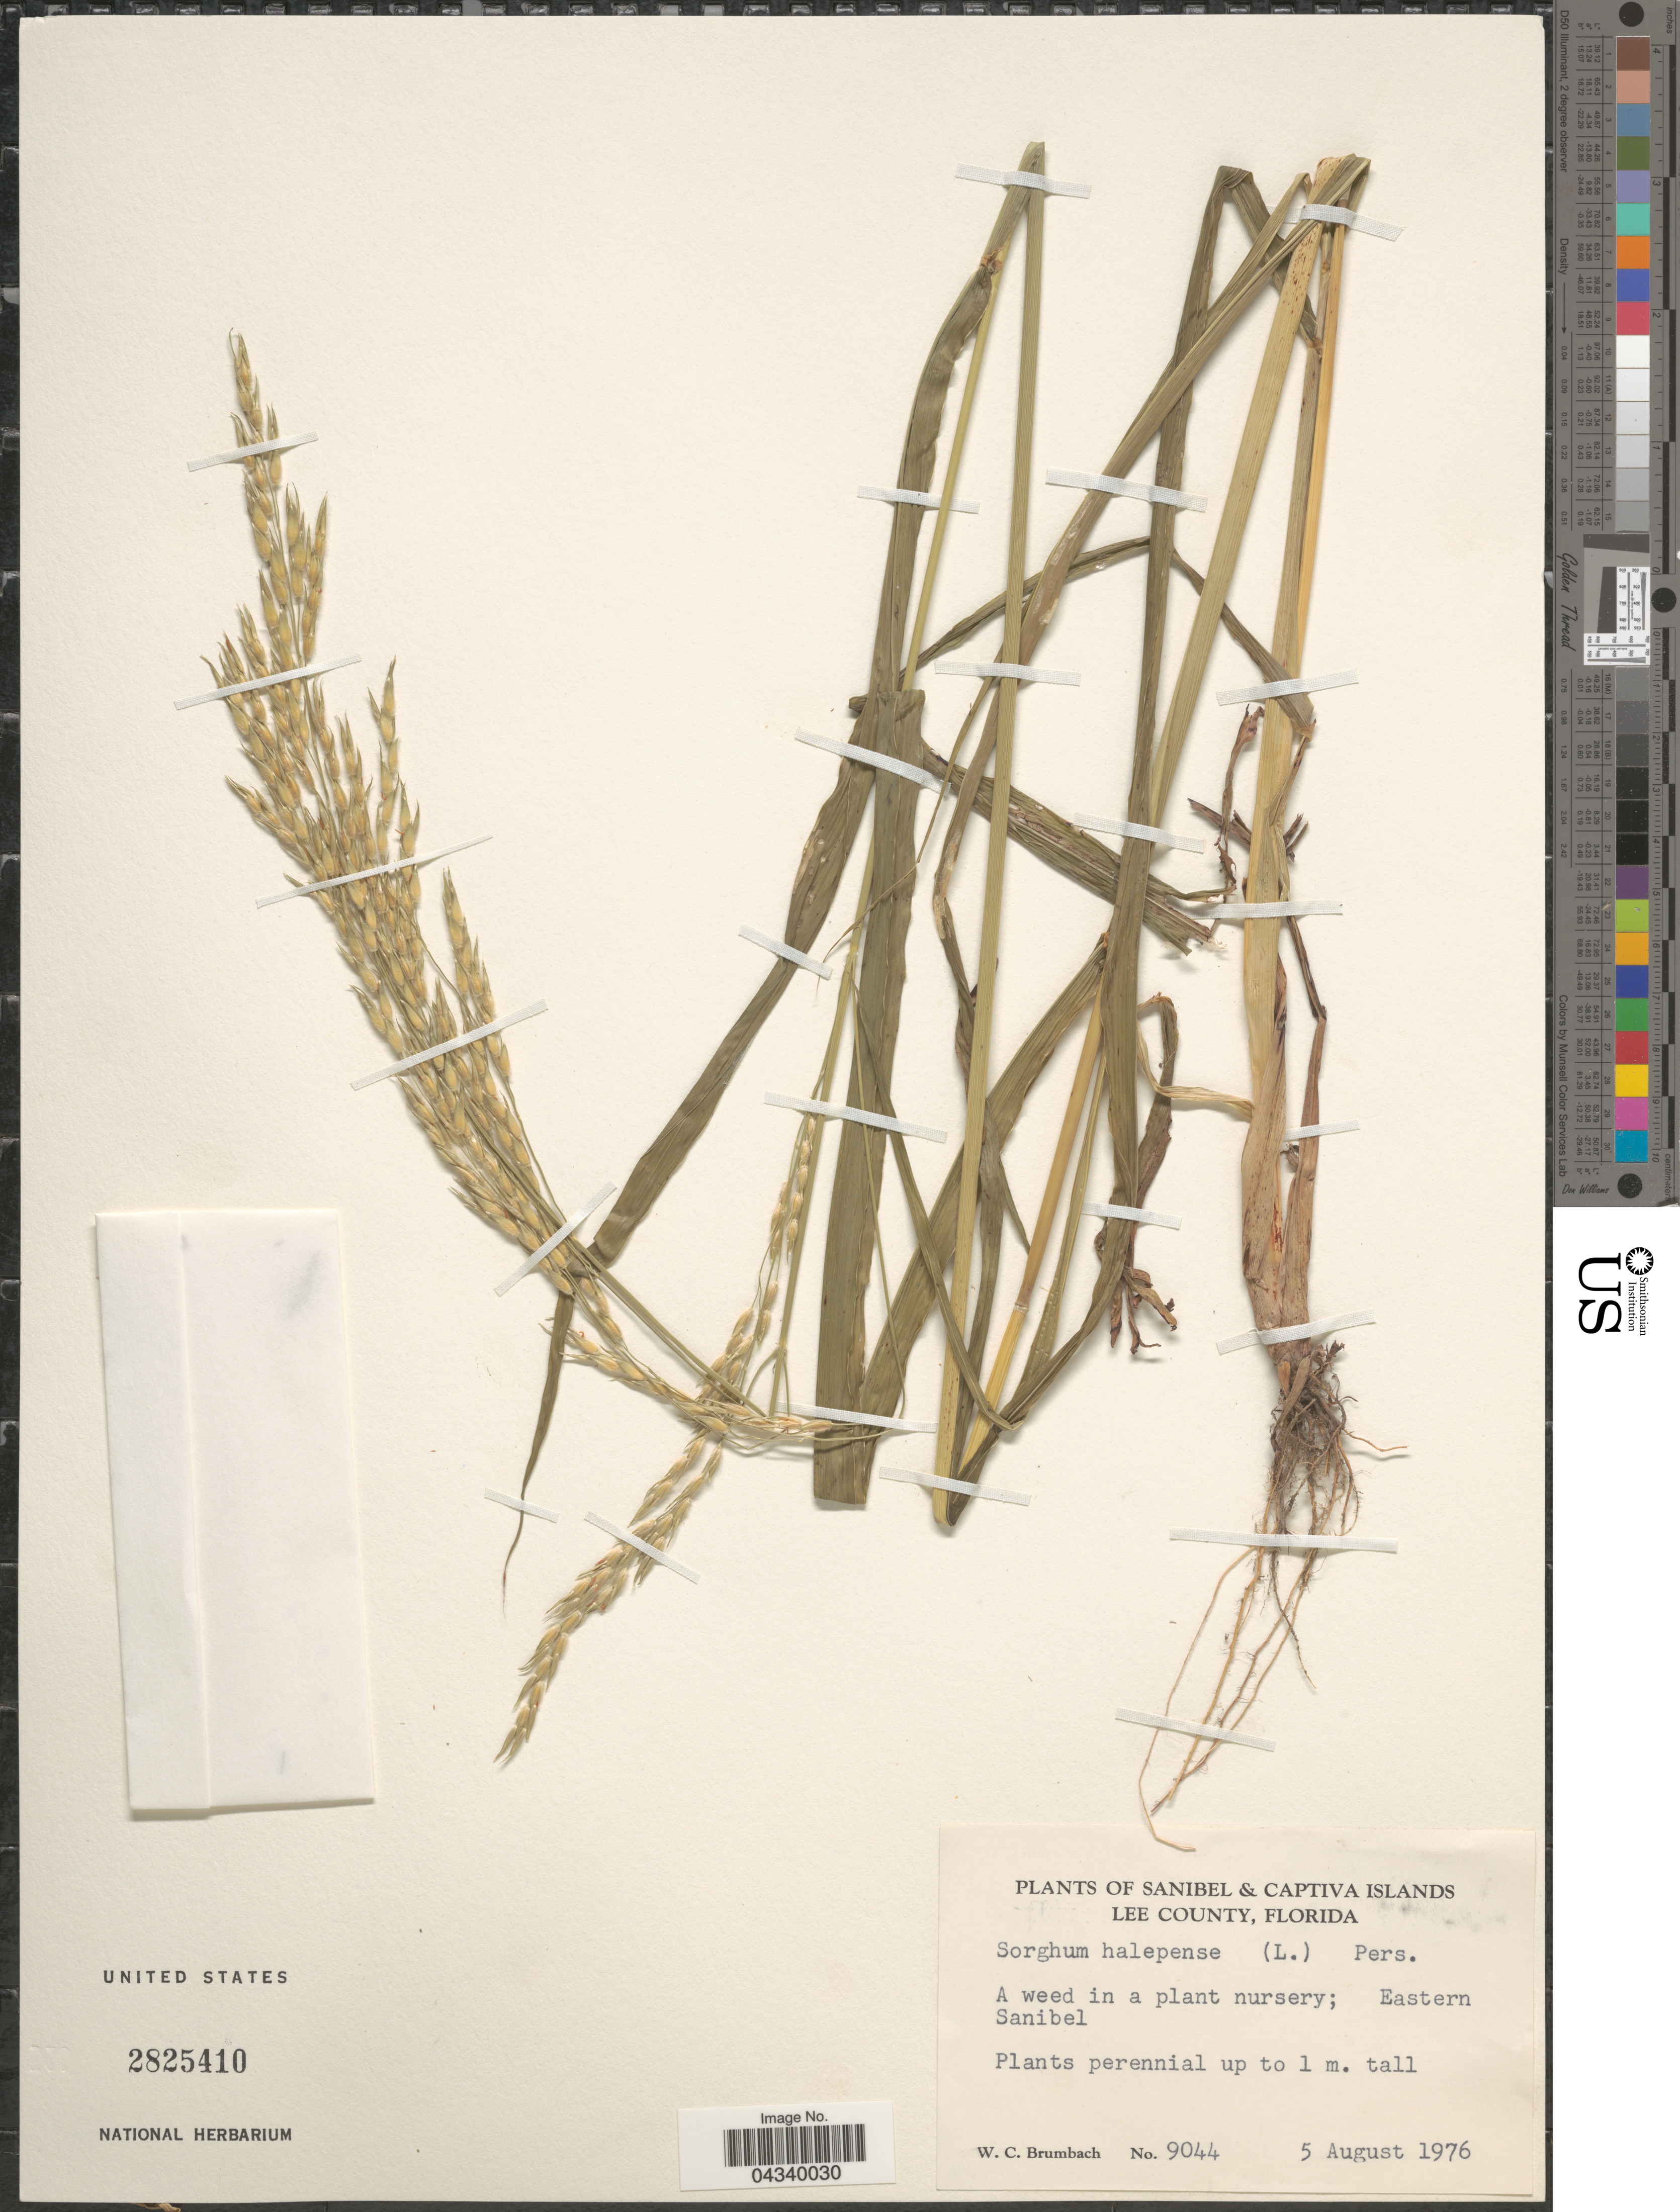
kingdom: Plantae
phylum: Tracheophyta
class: Liliopsida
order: Poales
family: Poaceae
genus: Sorghum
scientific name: Sorghum halepense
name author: (L.) Pers.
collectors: W. C. Brumbach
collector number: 9044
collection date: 1976-08-05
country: United States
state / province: Florida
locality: Sanibel & Captiva Islands. Lee County. In a plant nursery; Eastern Sanibel.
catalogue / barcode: US 2825410